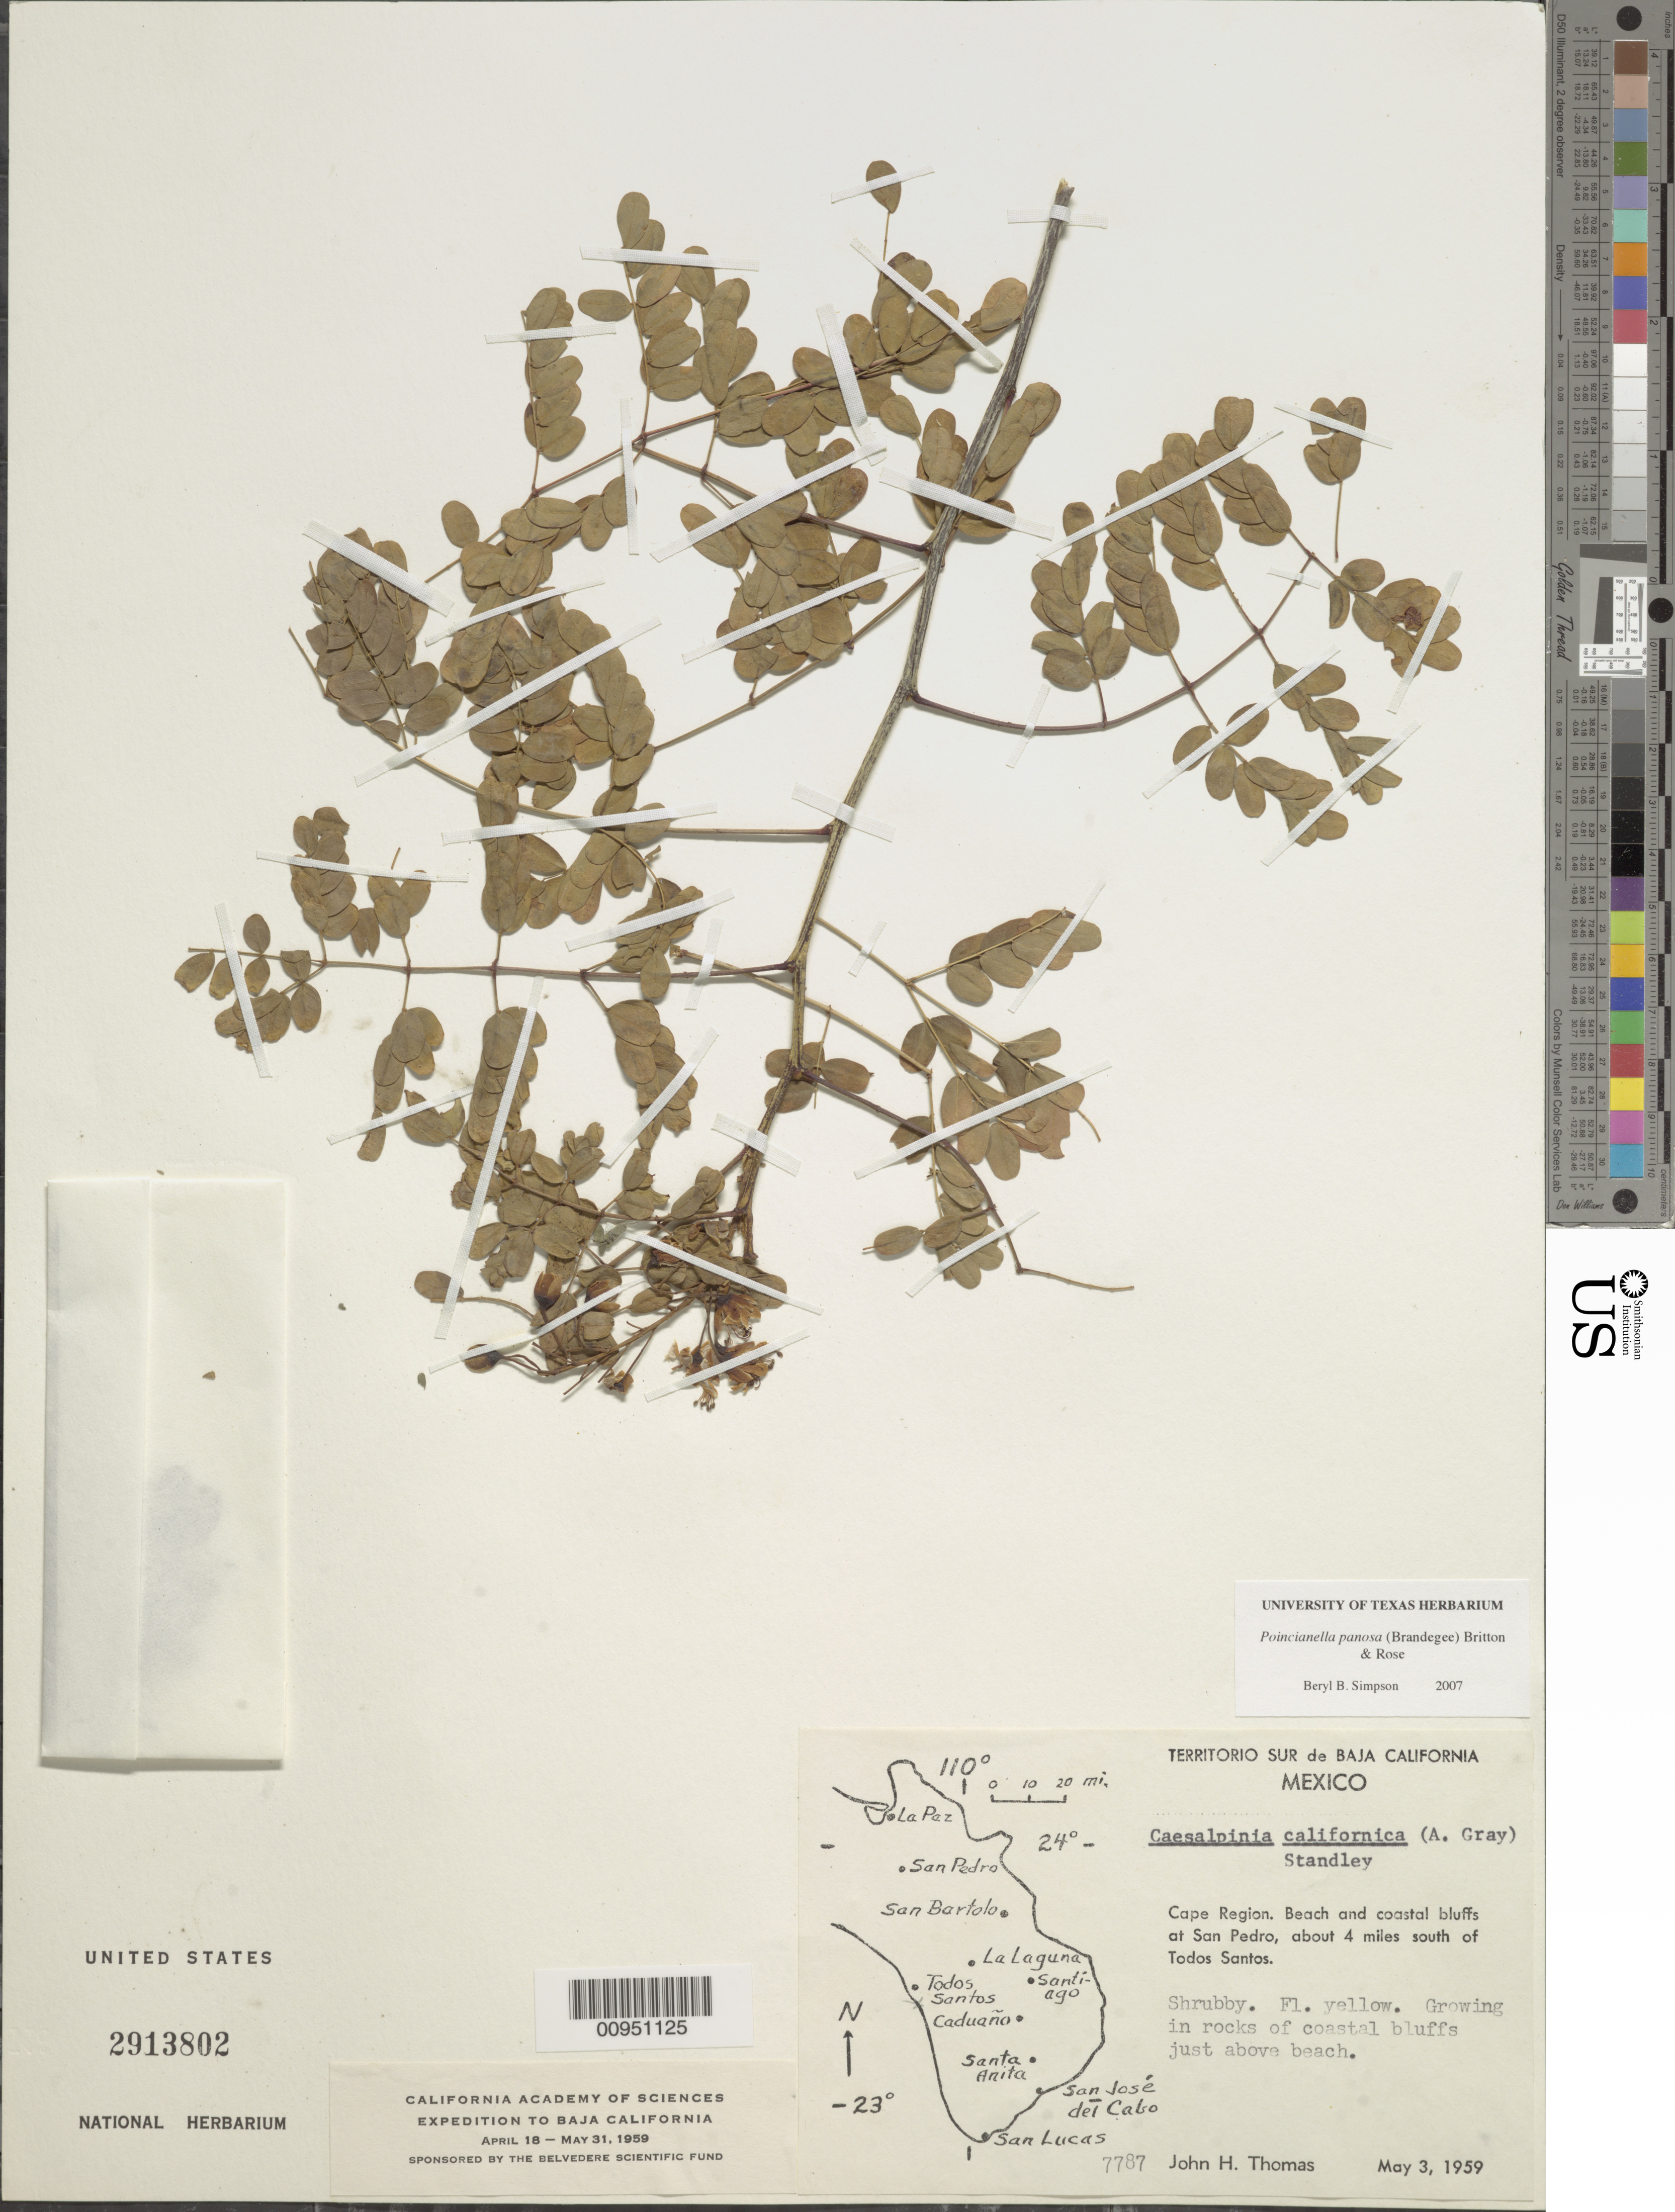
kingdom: Plantae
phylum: Tracheophyta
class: Magnoliopsida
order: Fabales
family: Fabaceae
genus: Erythrostemon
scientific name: Erythrostemon pannosus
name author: (K. Brandegee) Gagnon & G.P. Lewis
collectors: J. H. Thomas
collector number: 7787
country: Mexico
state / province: Baja California Sur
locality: San Pedro, S of Todos Santos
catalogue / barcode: US 2913802